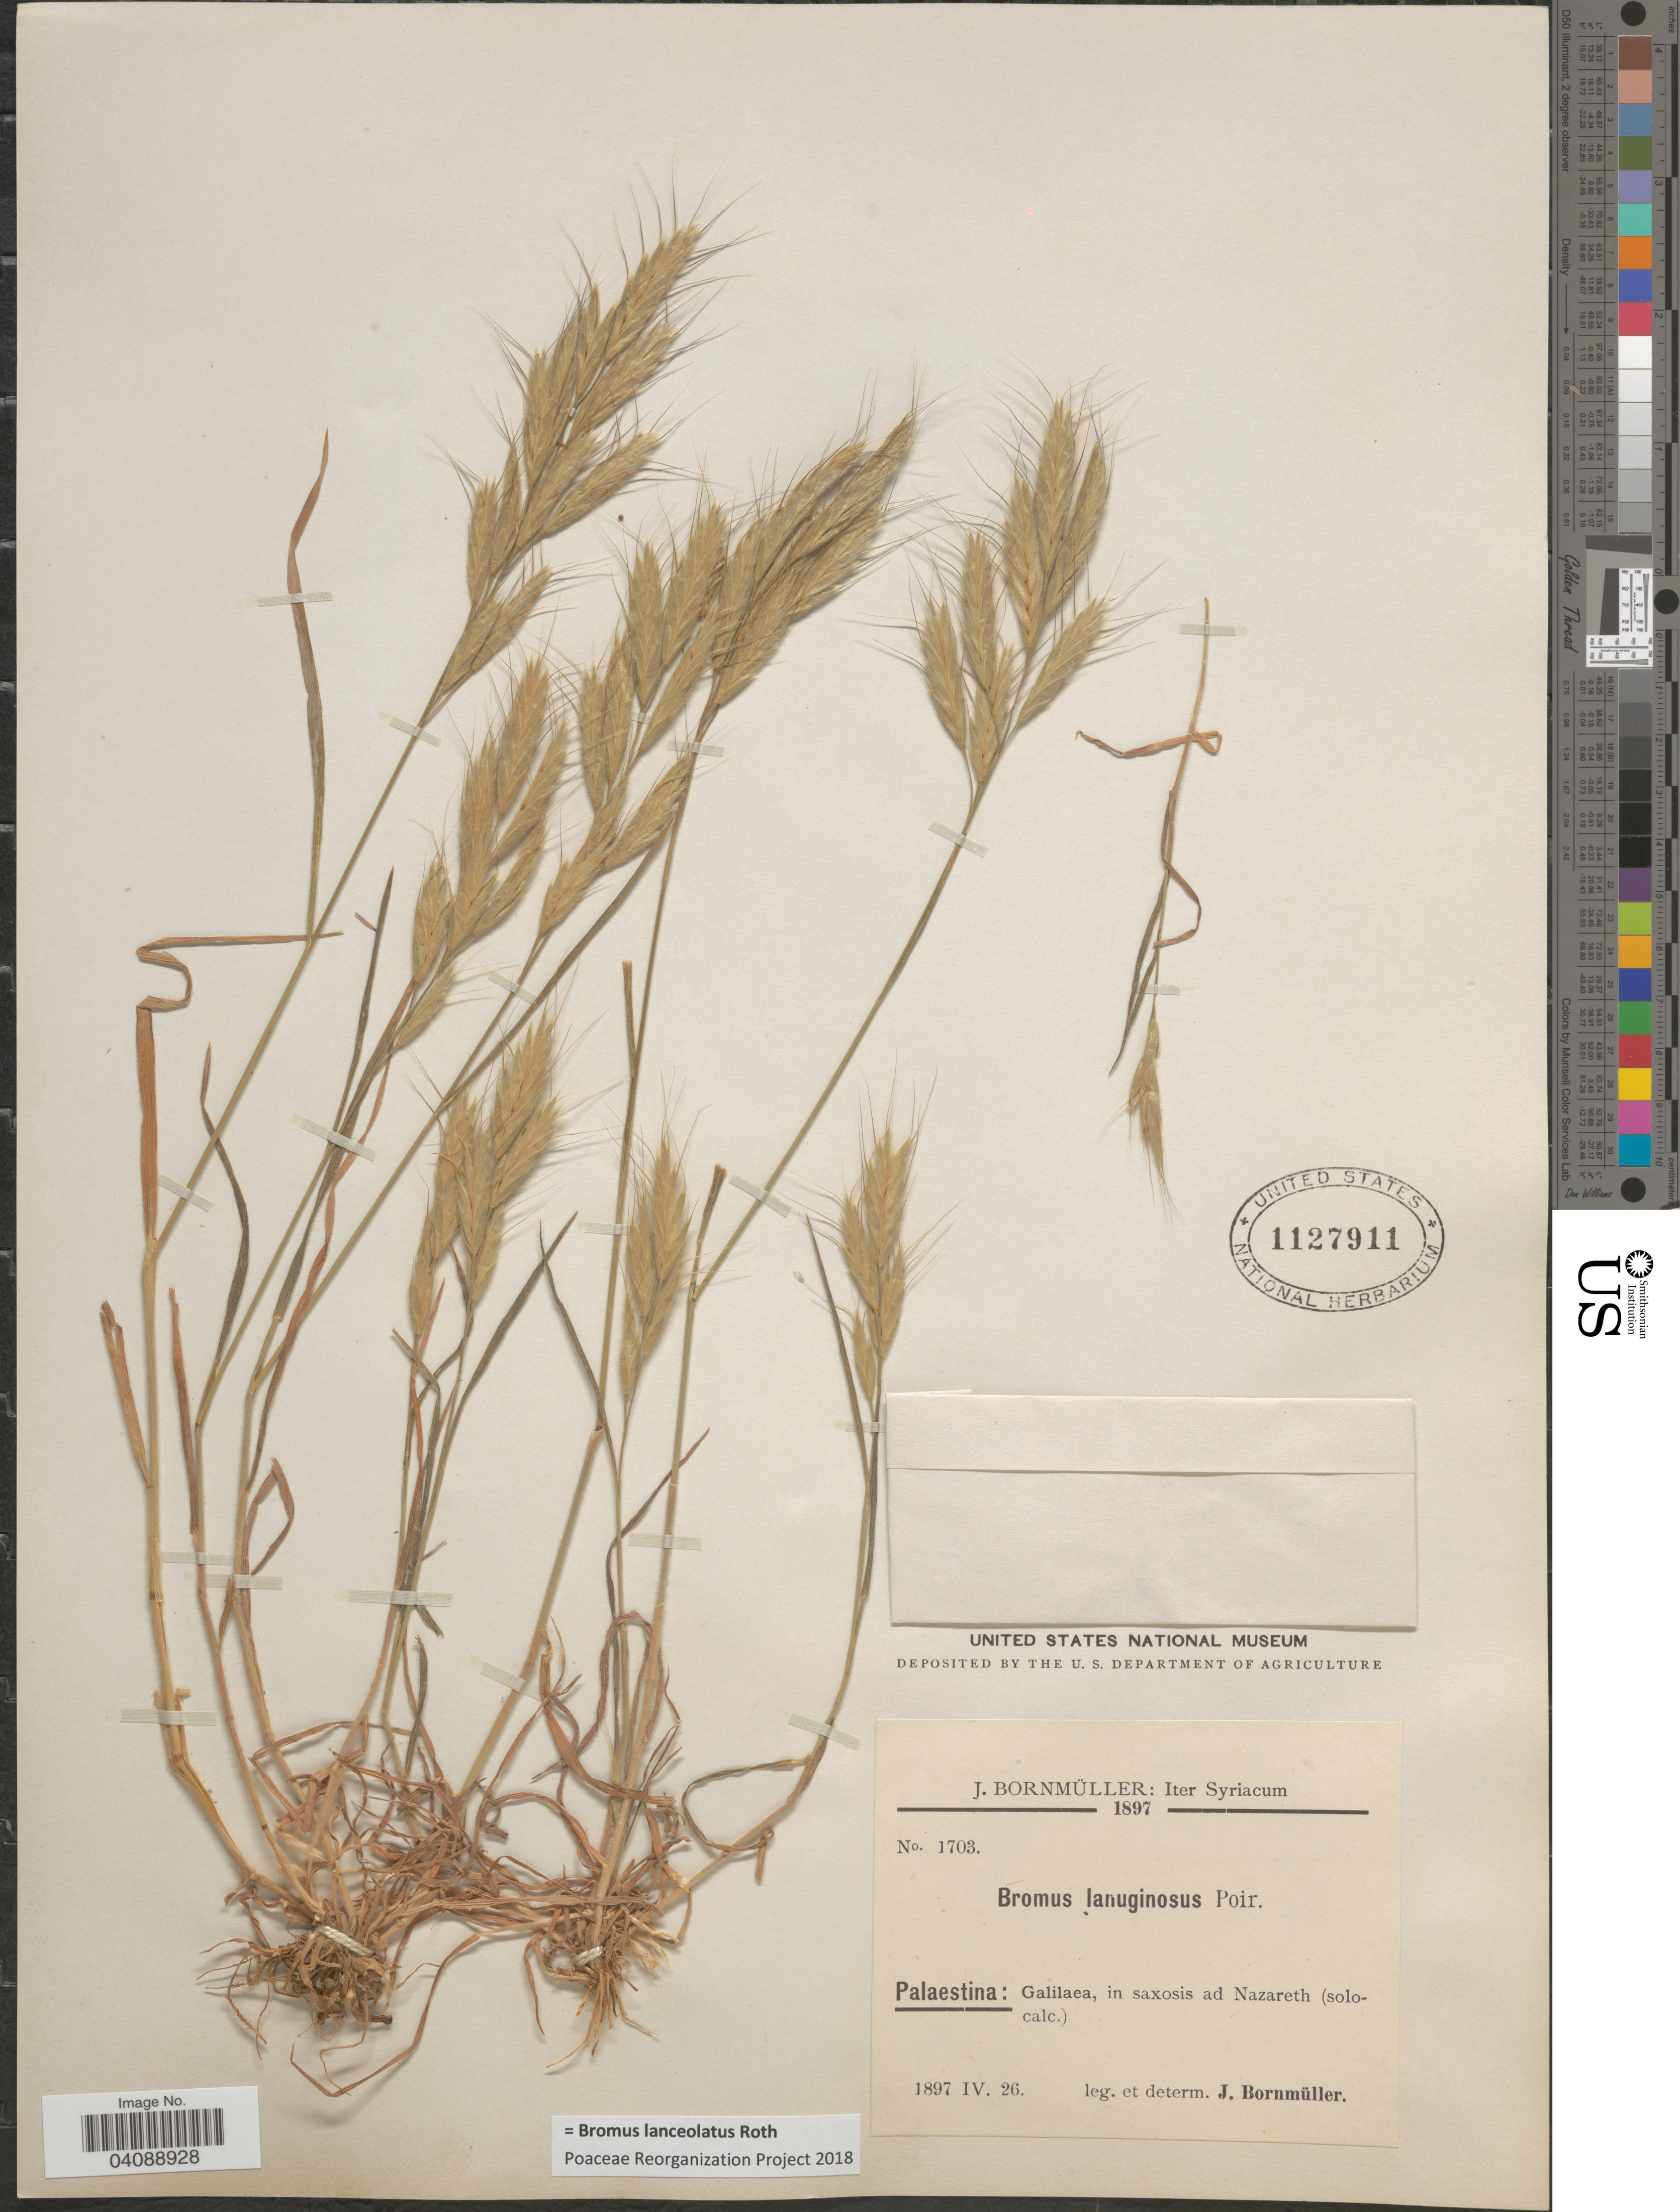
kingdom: Plantae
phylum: Tracheophyta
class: Liliopsida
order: Poales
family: Poaceae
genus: Bromus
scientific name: Bromus lanceolatus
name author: Roth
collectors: J. Bornmüller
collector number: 1703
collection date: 1897-04-26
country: Syria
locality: Iter Syriacum. Palaestina: Galilaea, in saxosis ad Nazareth (solo-calc.).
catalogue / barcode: US 1127911